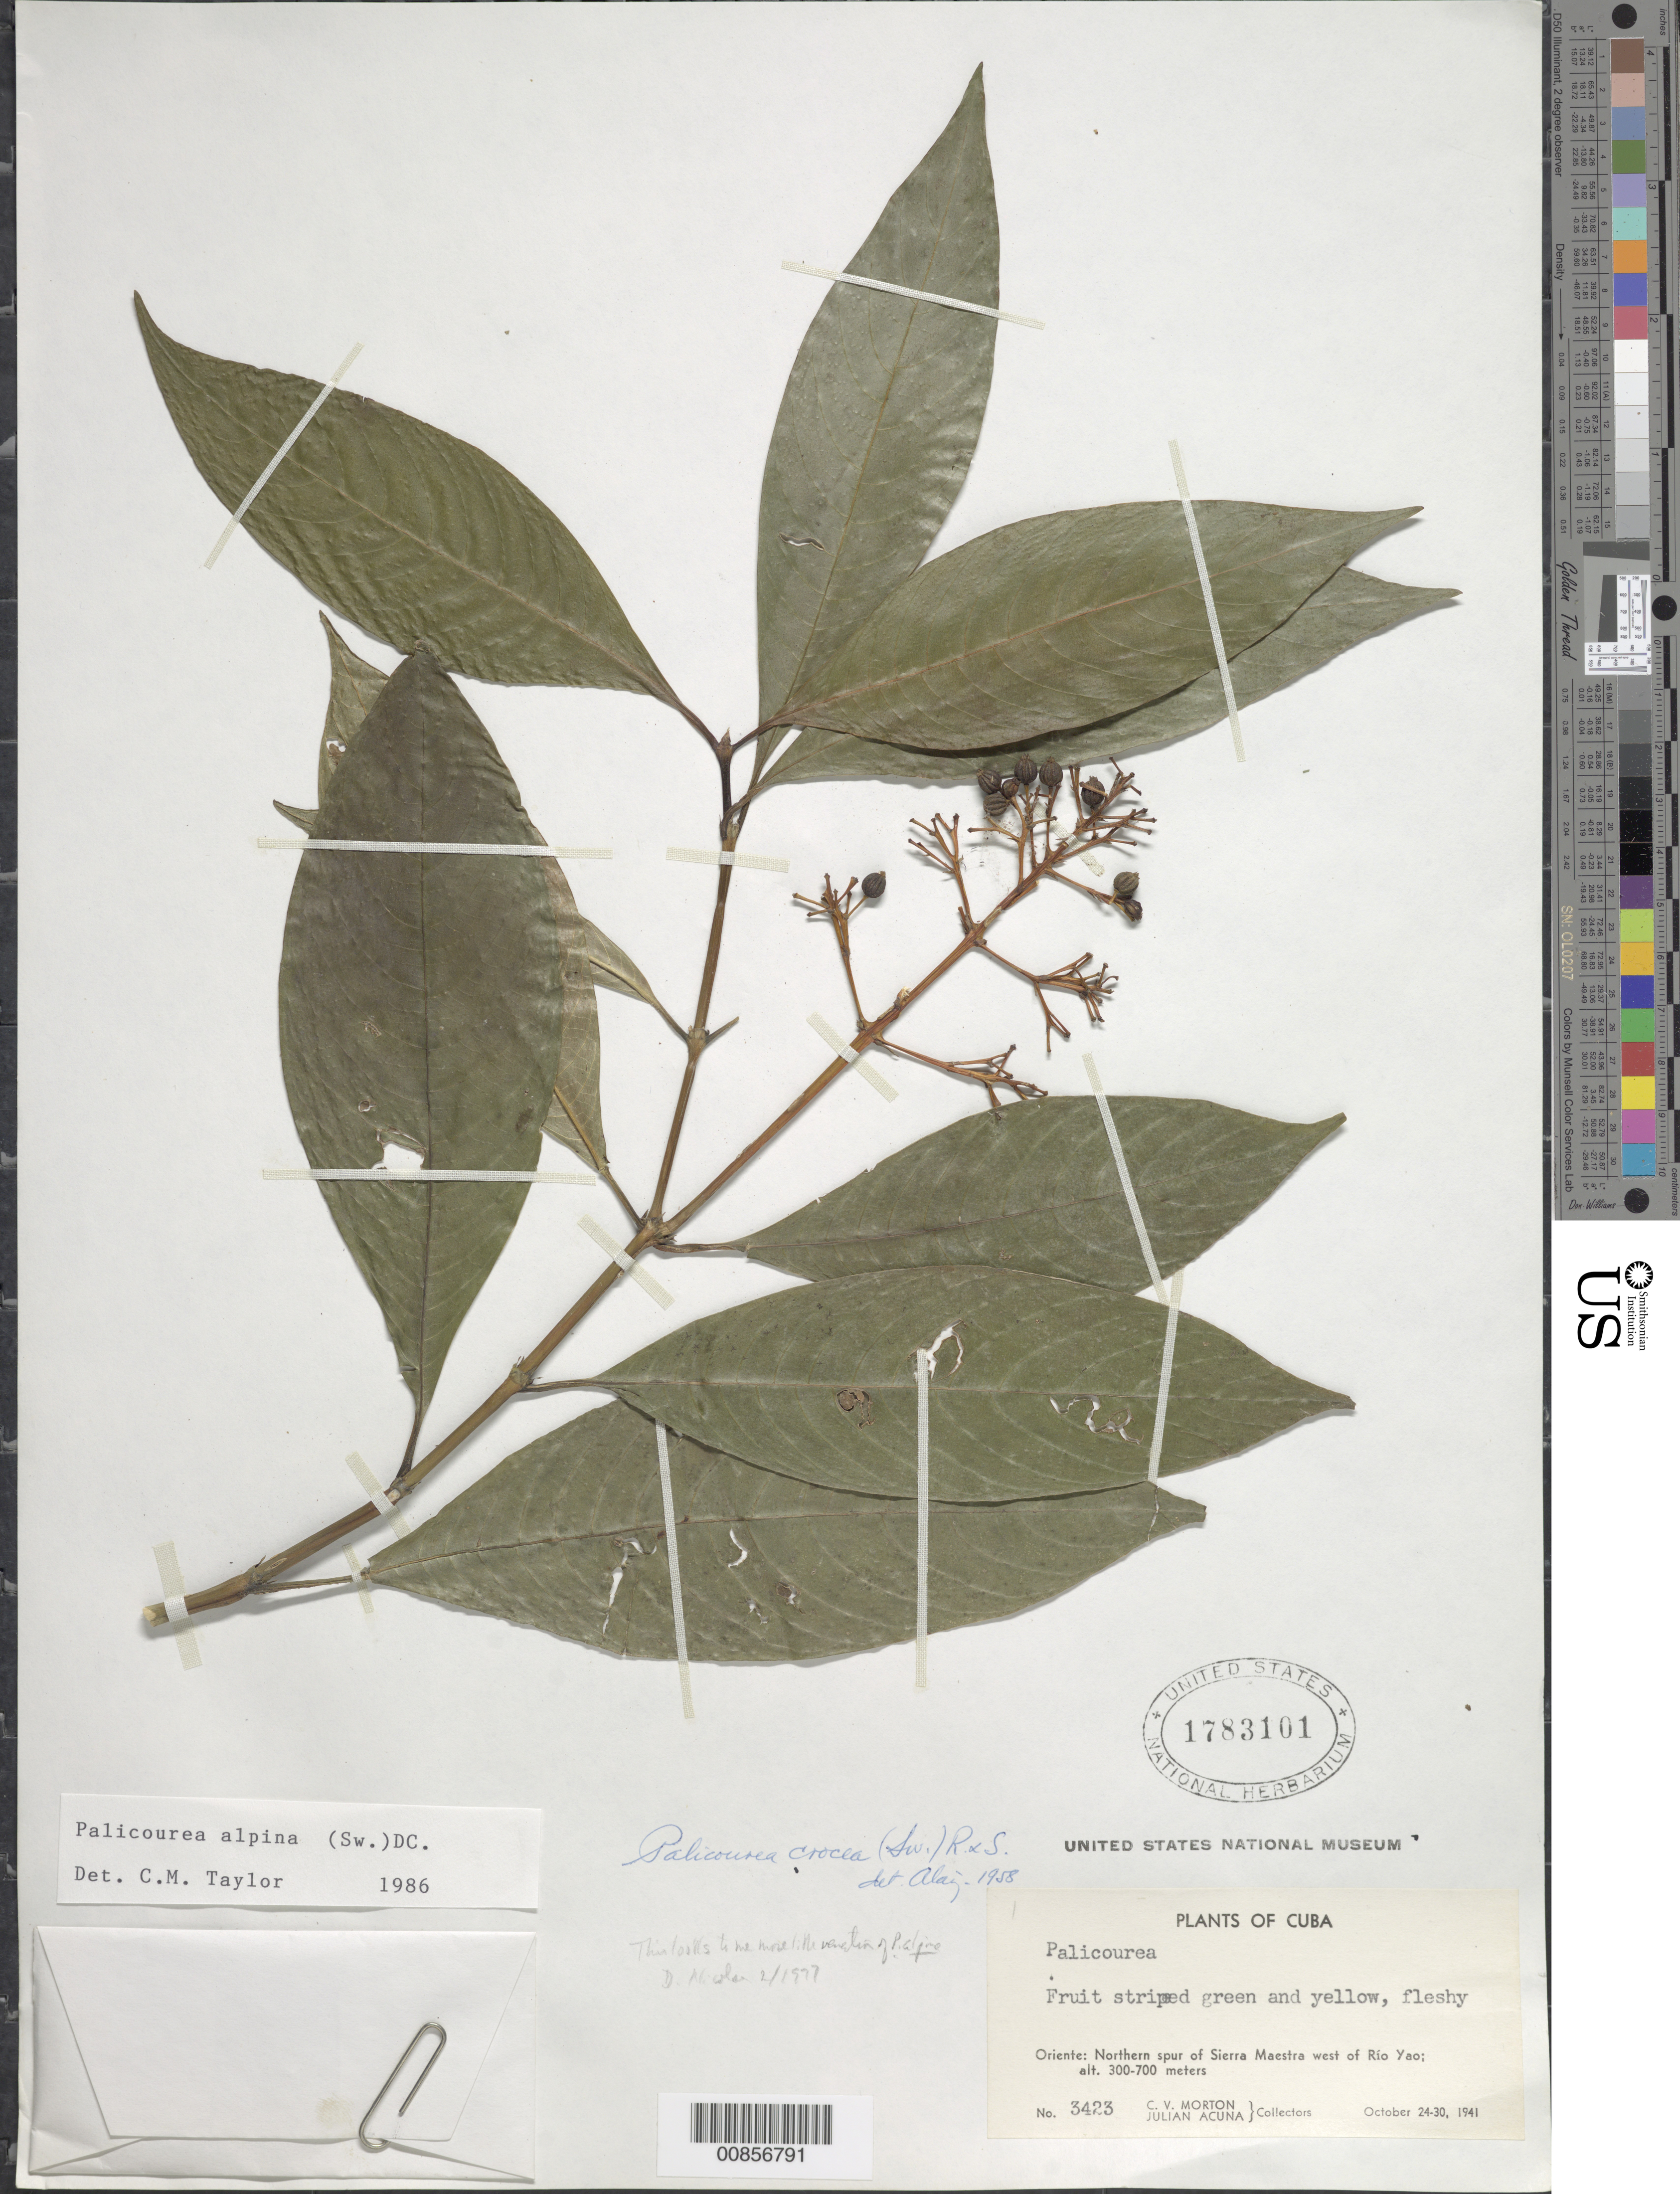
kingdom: Plantae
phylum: Tracheophyta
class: Magnoliopsida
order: Gentianales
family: Rubiaceae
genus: Palicourea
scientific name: Palicourea alpina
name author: (Sw.) DC.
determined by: Nicolson, Dan H.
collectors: C. V. Morton & J. Acuña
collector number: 3423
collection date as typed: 24 Oct 1941 to 30 Oct 1941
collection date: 1941-10-24/1941-10-30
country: Cuba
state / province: Oriente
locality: Northern spur of Sierra maestra west of Rio Yao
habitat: Montane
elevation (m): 300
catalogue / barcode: US 1783101